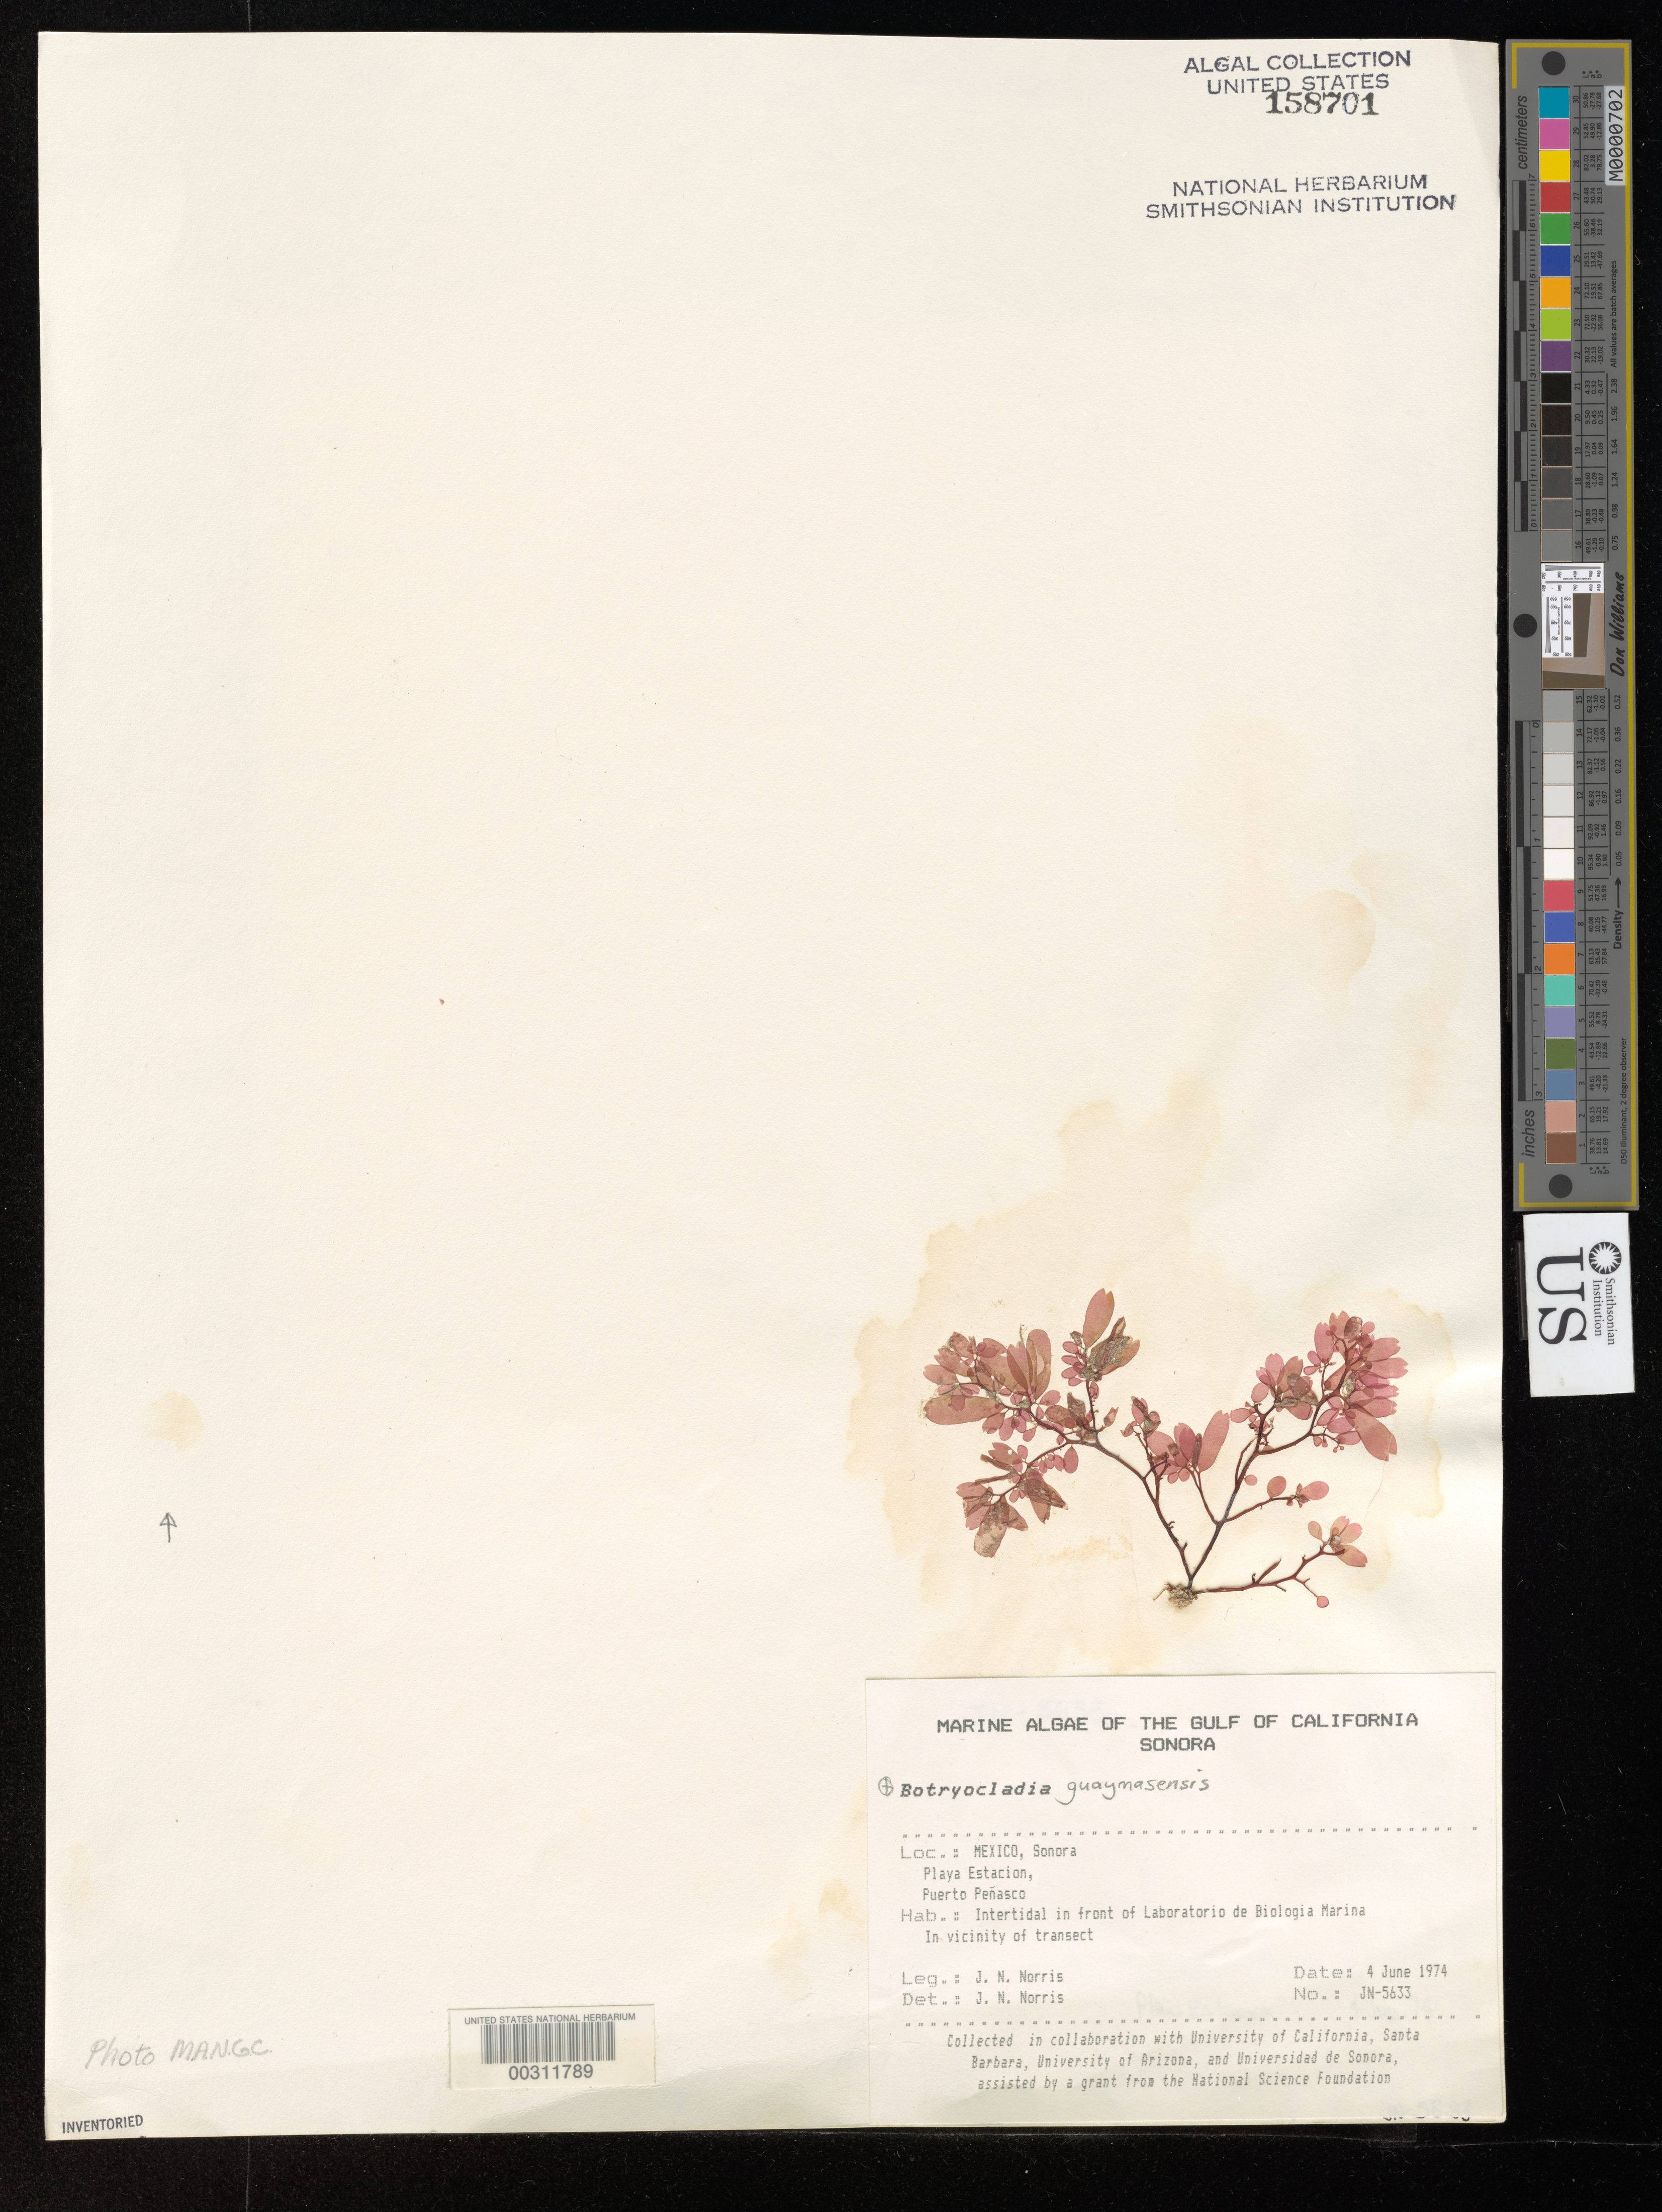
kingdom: Plantae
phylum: Rhodophyta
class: Florideophyceae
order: Rhodymeniales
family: Rhodymeniaceae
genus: Botryocladia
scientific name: Botryocladia guaymasensis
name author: E.Y. Dawson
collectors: J. N. Norris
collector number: JN-5633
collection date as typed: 04 Jun 1974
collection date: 1974-06-04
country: Mexico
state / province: Sonora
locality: Punta Pelicano, Puerto Penasco, marine station shore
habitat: Intertidal; In vicinity of transect.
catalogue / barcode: US 158701